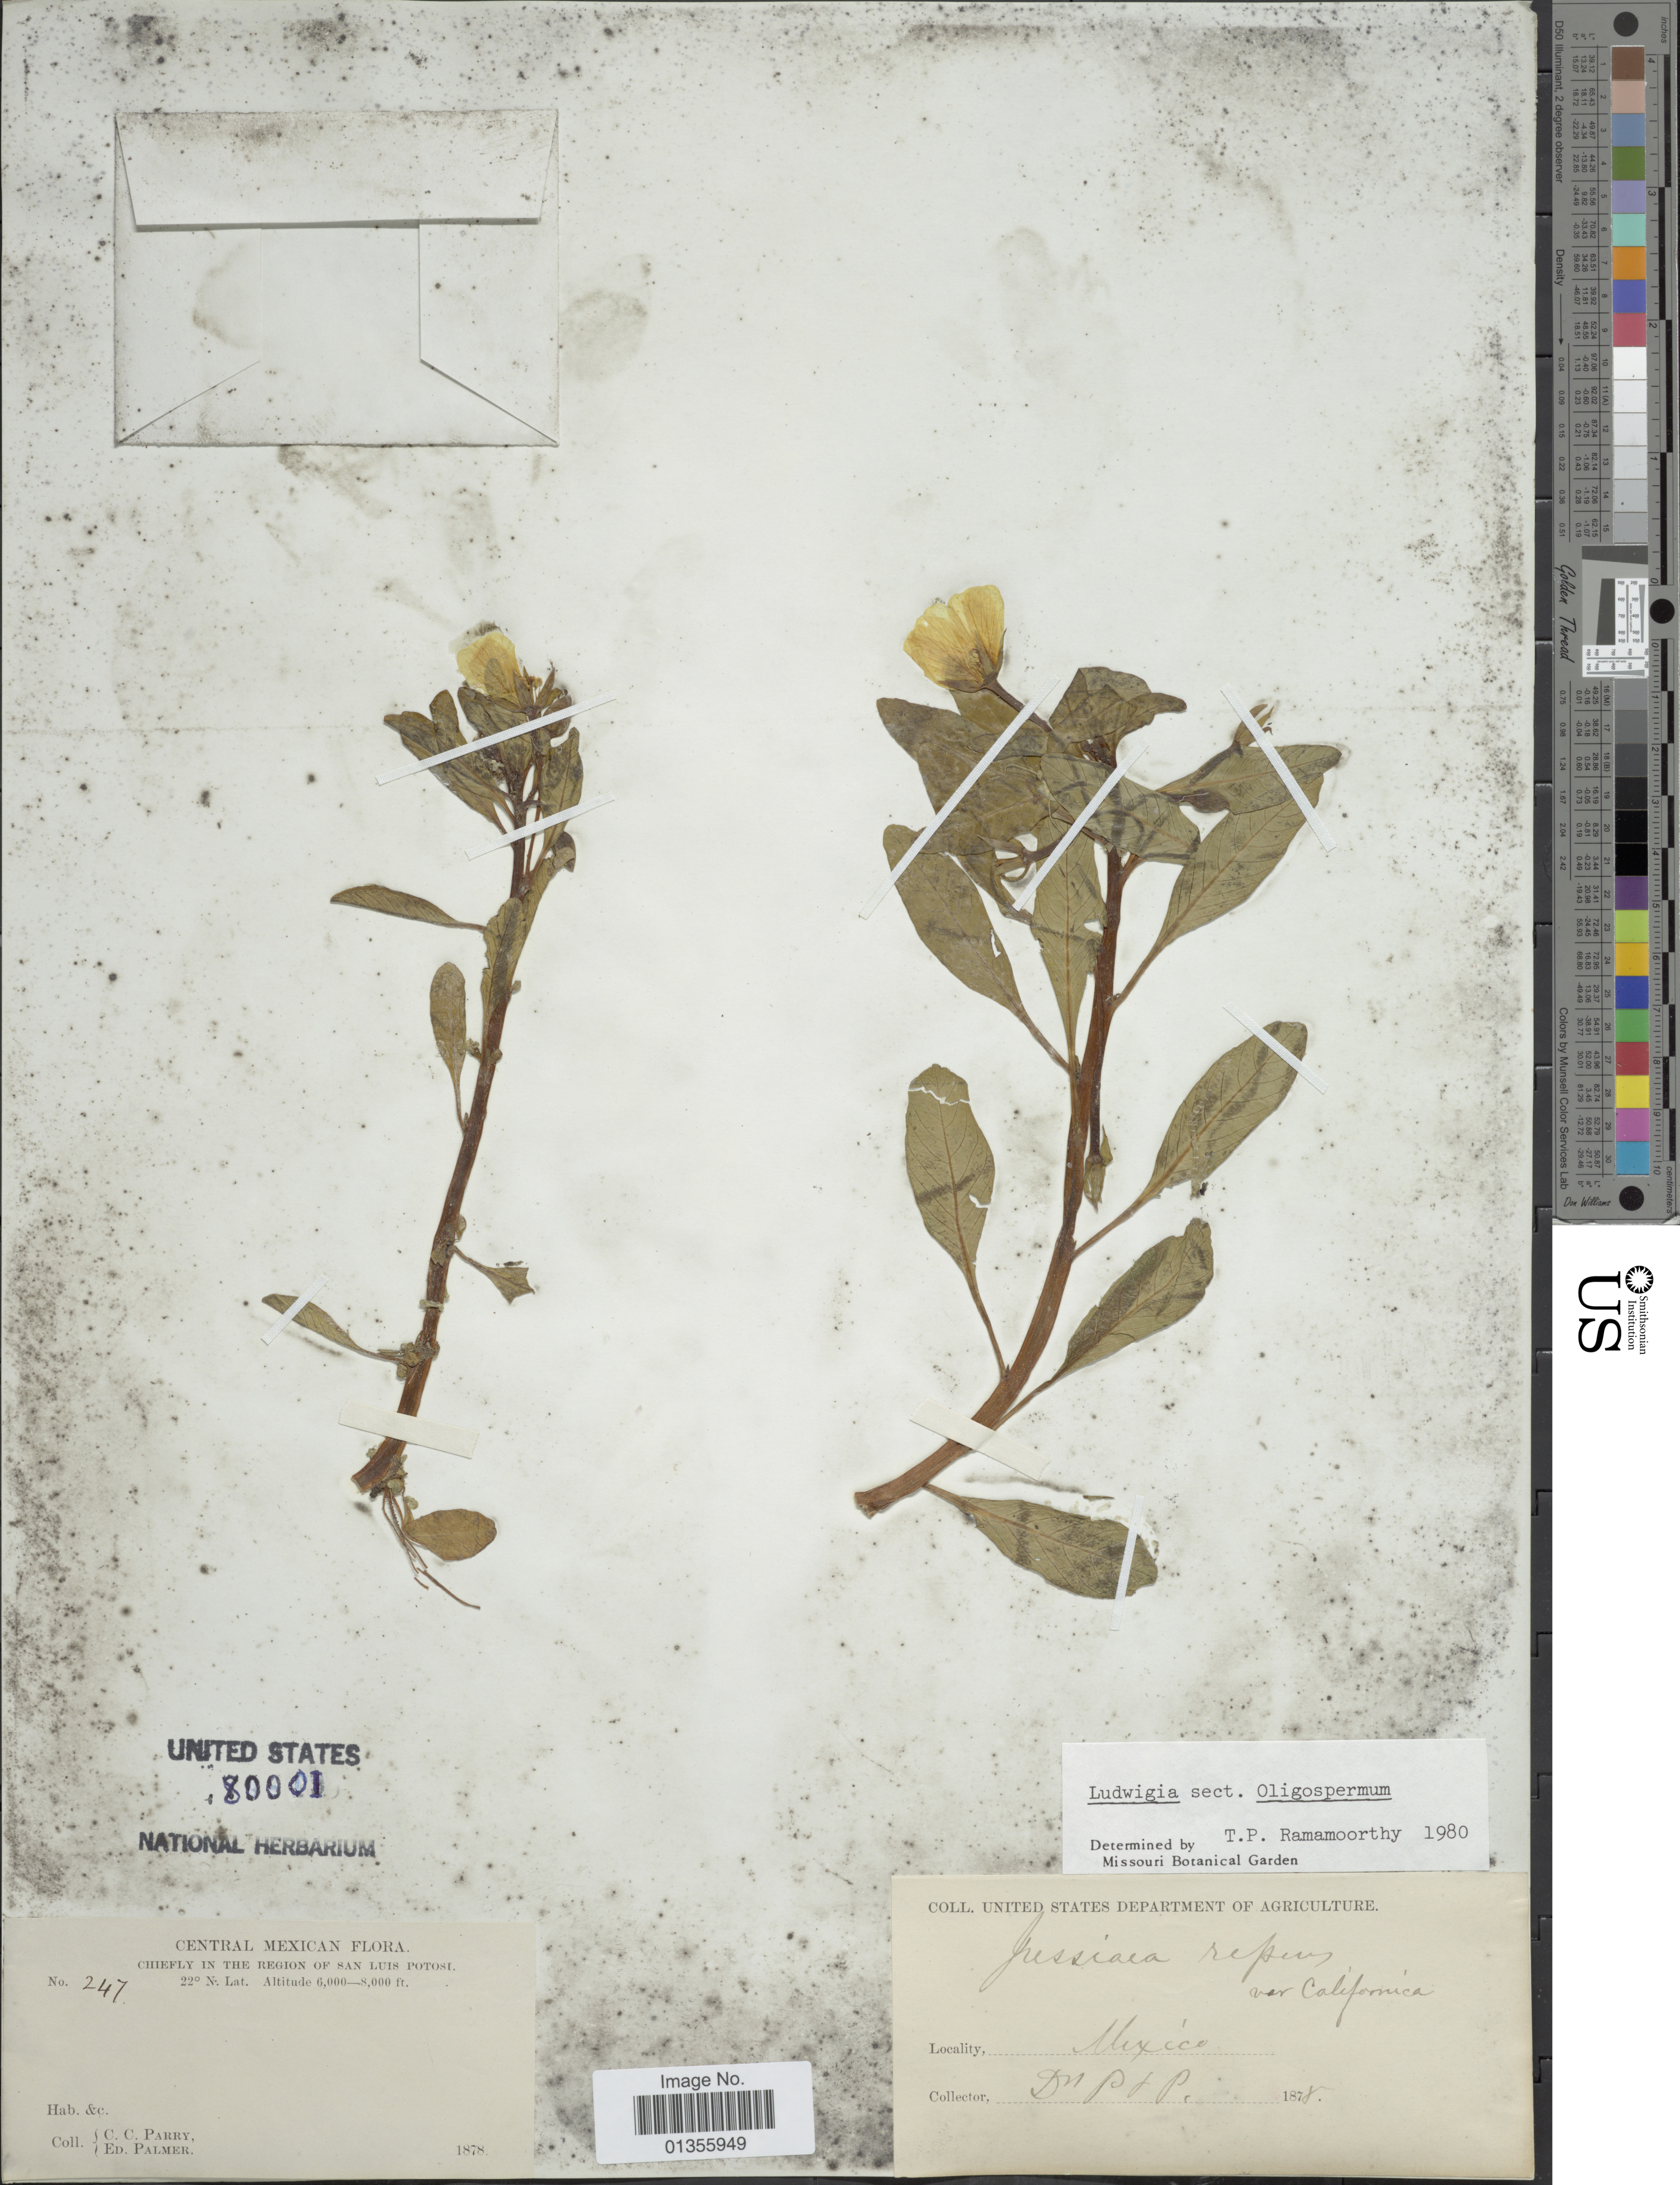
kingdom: Plantae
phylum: Tracheophyta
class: Magnoliopsida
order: Myrtales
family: Onagraceae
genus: Ludwigia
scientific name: Ludwigia octovalvis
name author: (Jacq.) P.H. Raven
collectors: C. C. Parry & E. Palmer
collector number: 247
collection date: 1878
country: Mexico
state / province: San Luis Potosí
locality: Chiefly in the Region of San Luis Potosi.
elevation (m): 1829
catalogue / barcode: US 80001